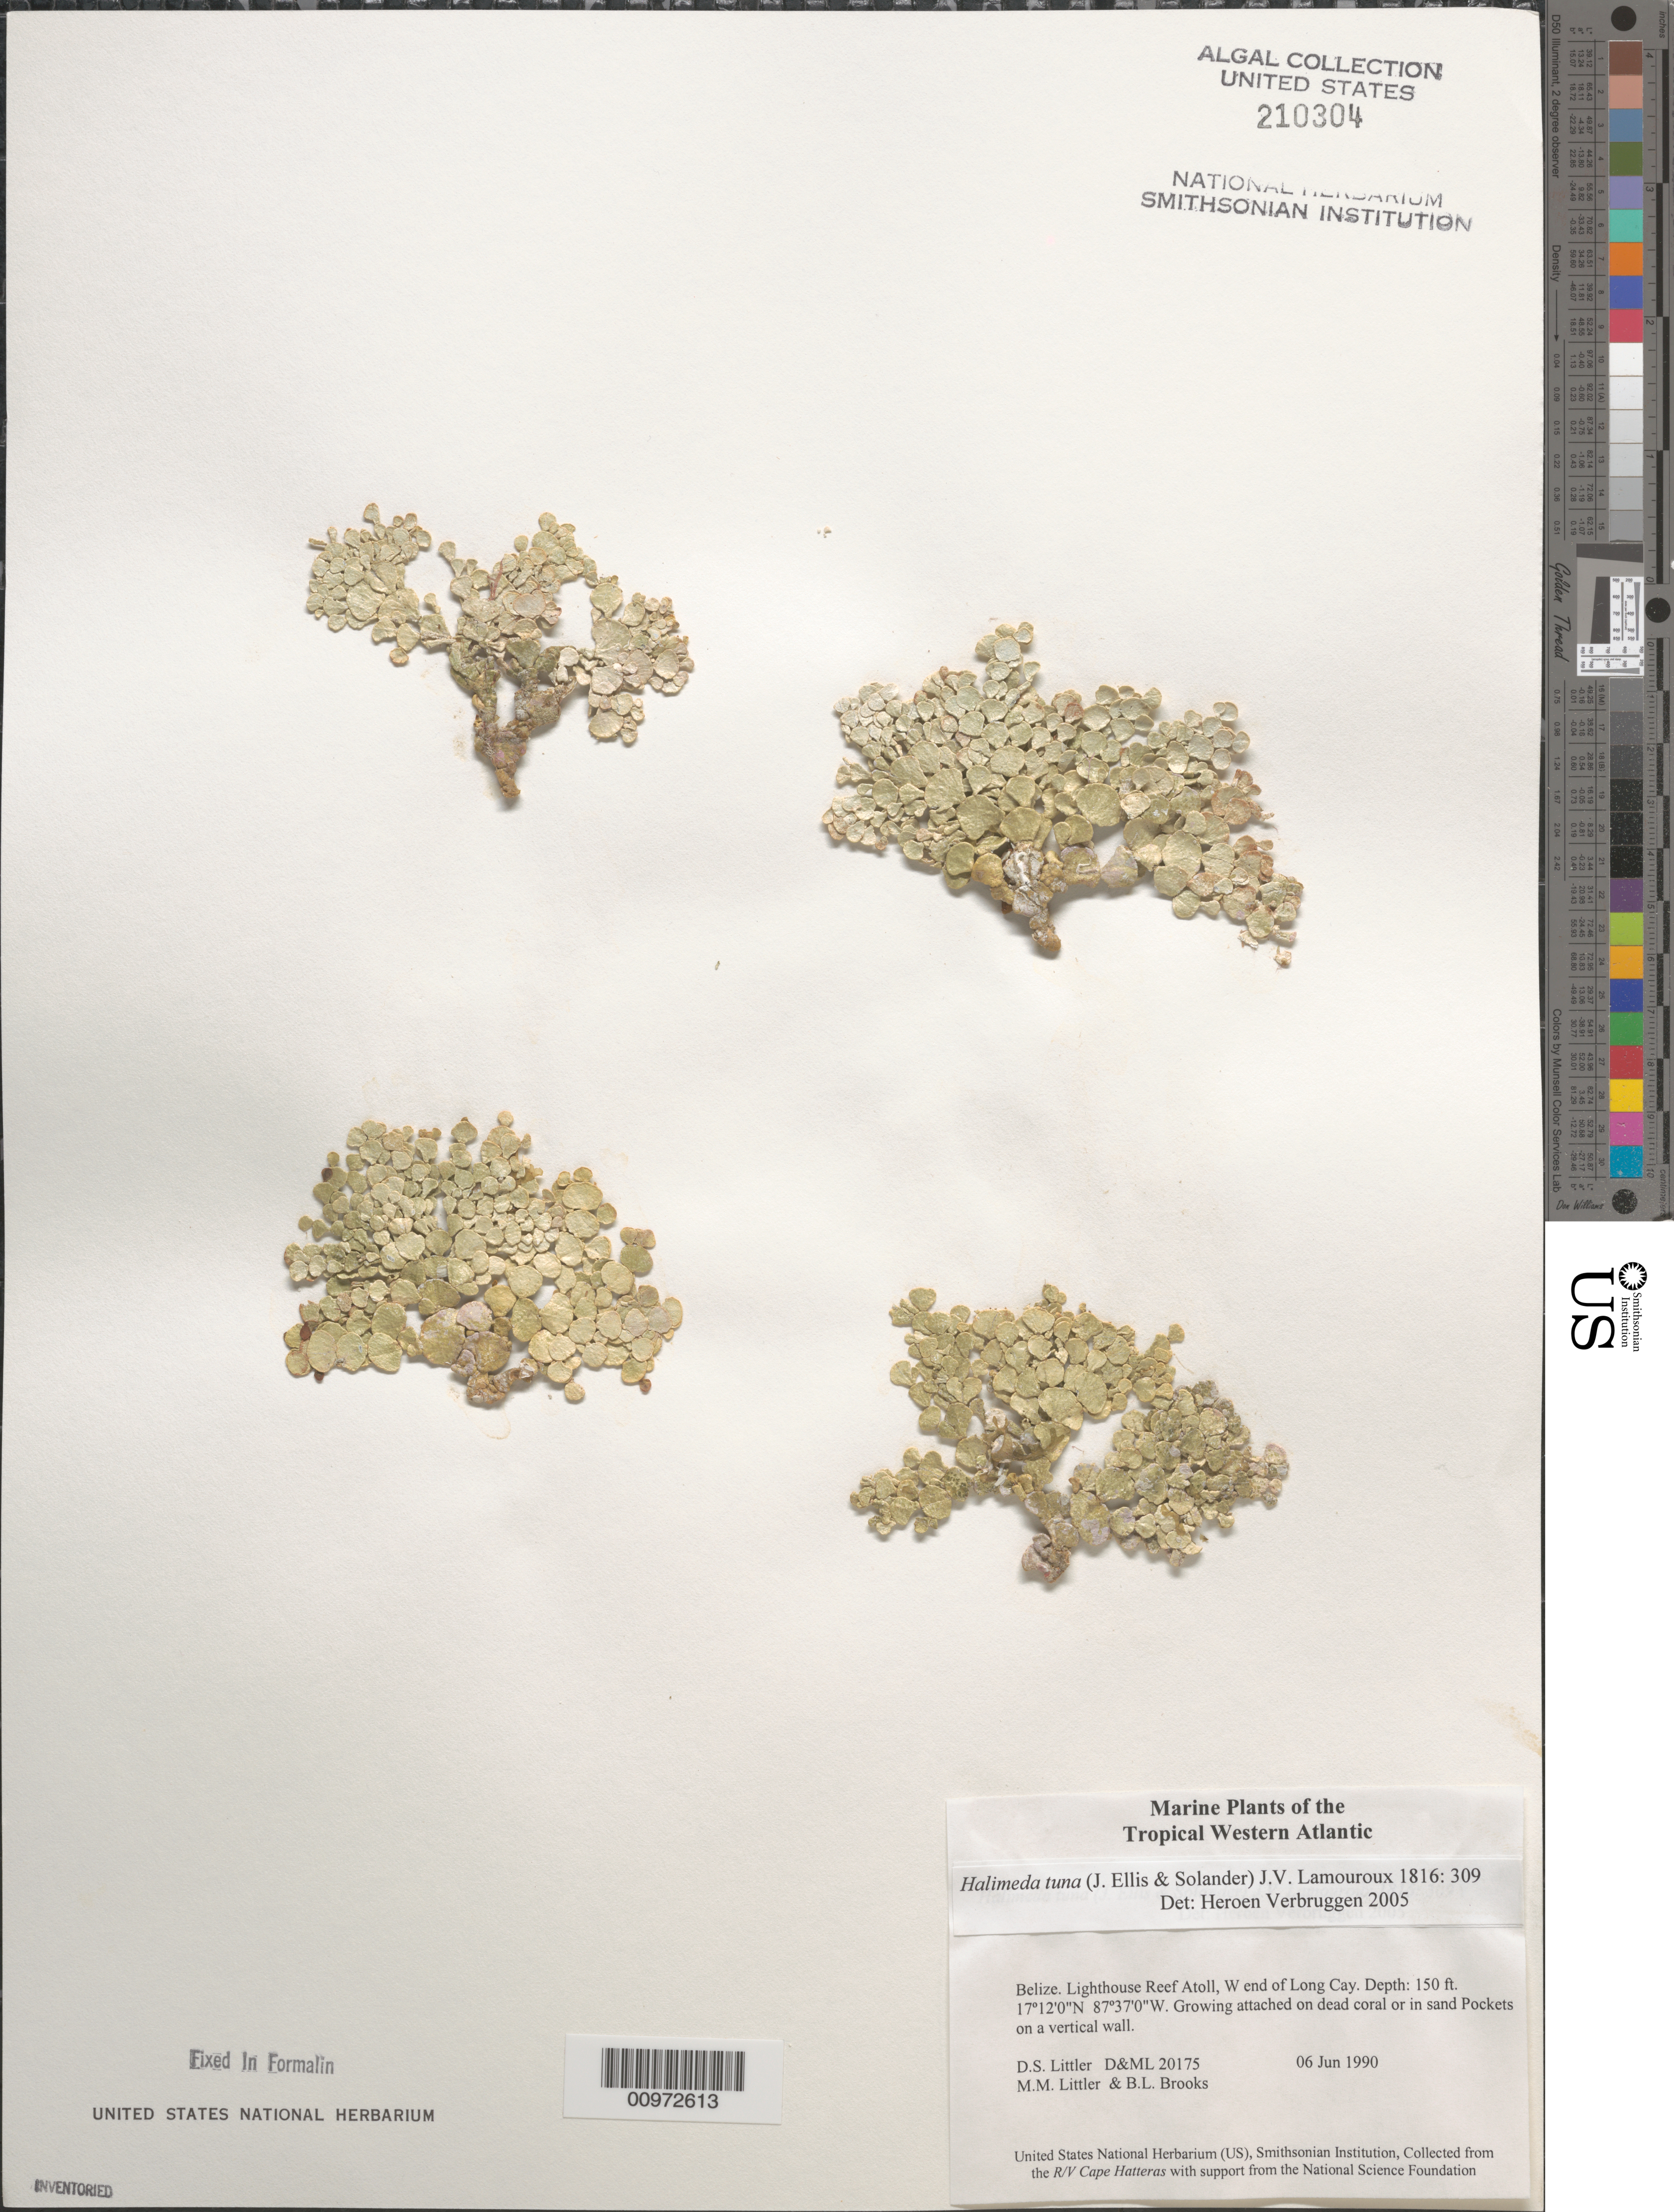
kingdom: Plantae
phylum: Chlorophyta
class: Ulvophyceae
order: Bryopsidales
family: Halimedaceae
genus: Halimeda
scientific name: Halimeda tuna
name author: (J. Ellis & Sol.) J.V.Lamouroux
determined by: Verbruggen, H.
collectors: D. S. Littler, M. M. Littler & B. Brooks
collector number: D&ML 20175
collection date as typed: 06 Jun 1990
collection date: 1990-06-06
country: Belize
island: Long Cay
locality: West end of cay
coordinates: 17 12'0"N, 87 37'0"W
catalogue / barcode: US 210304